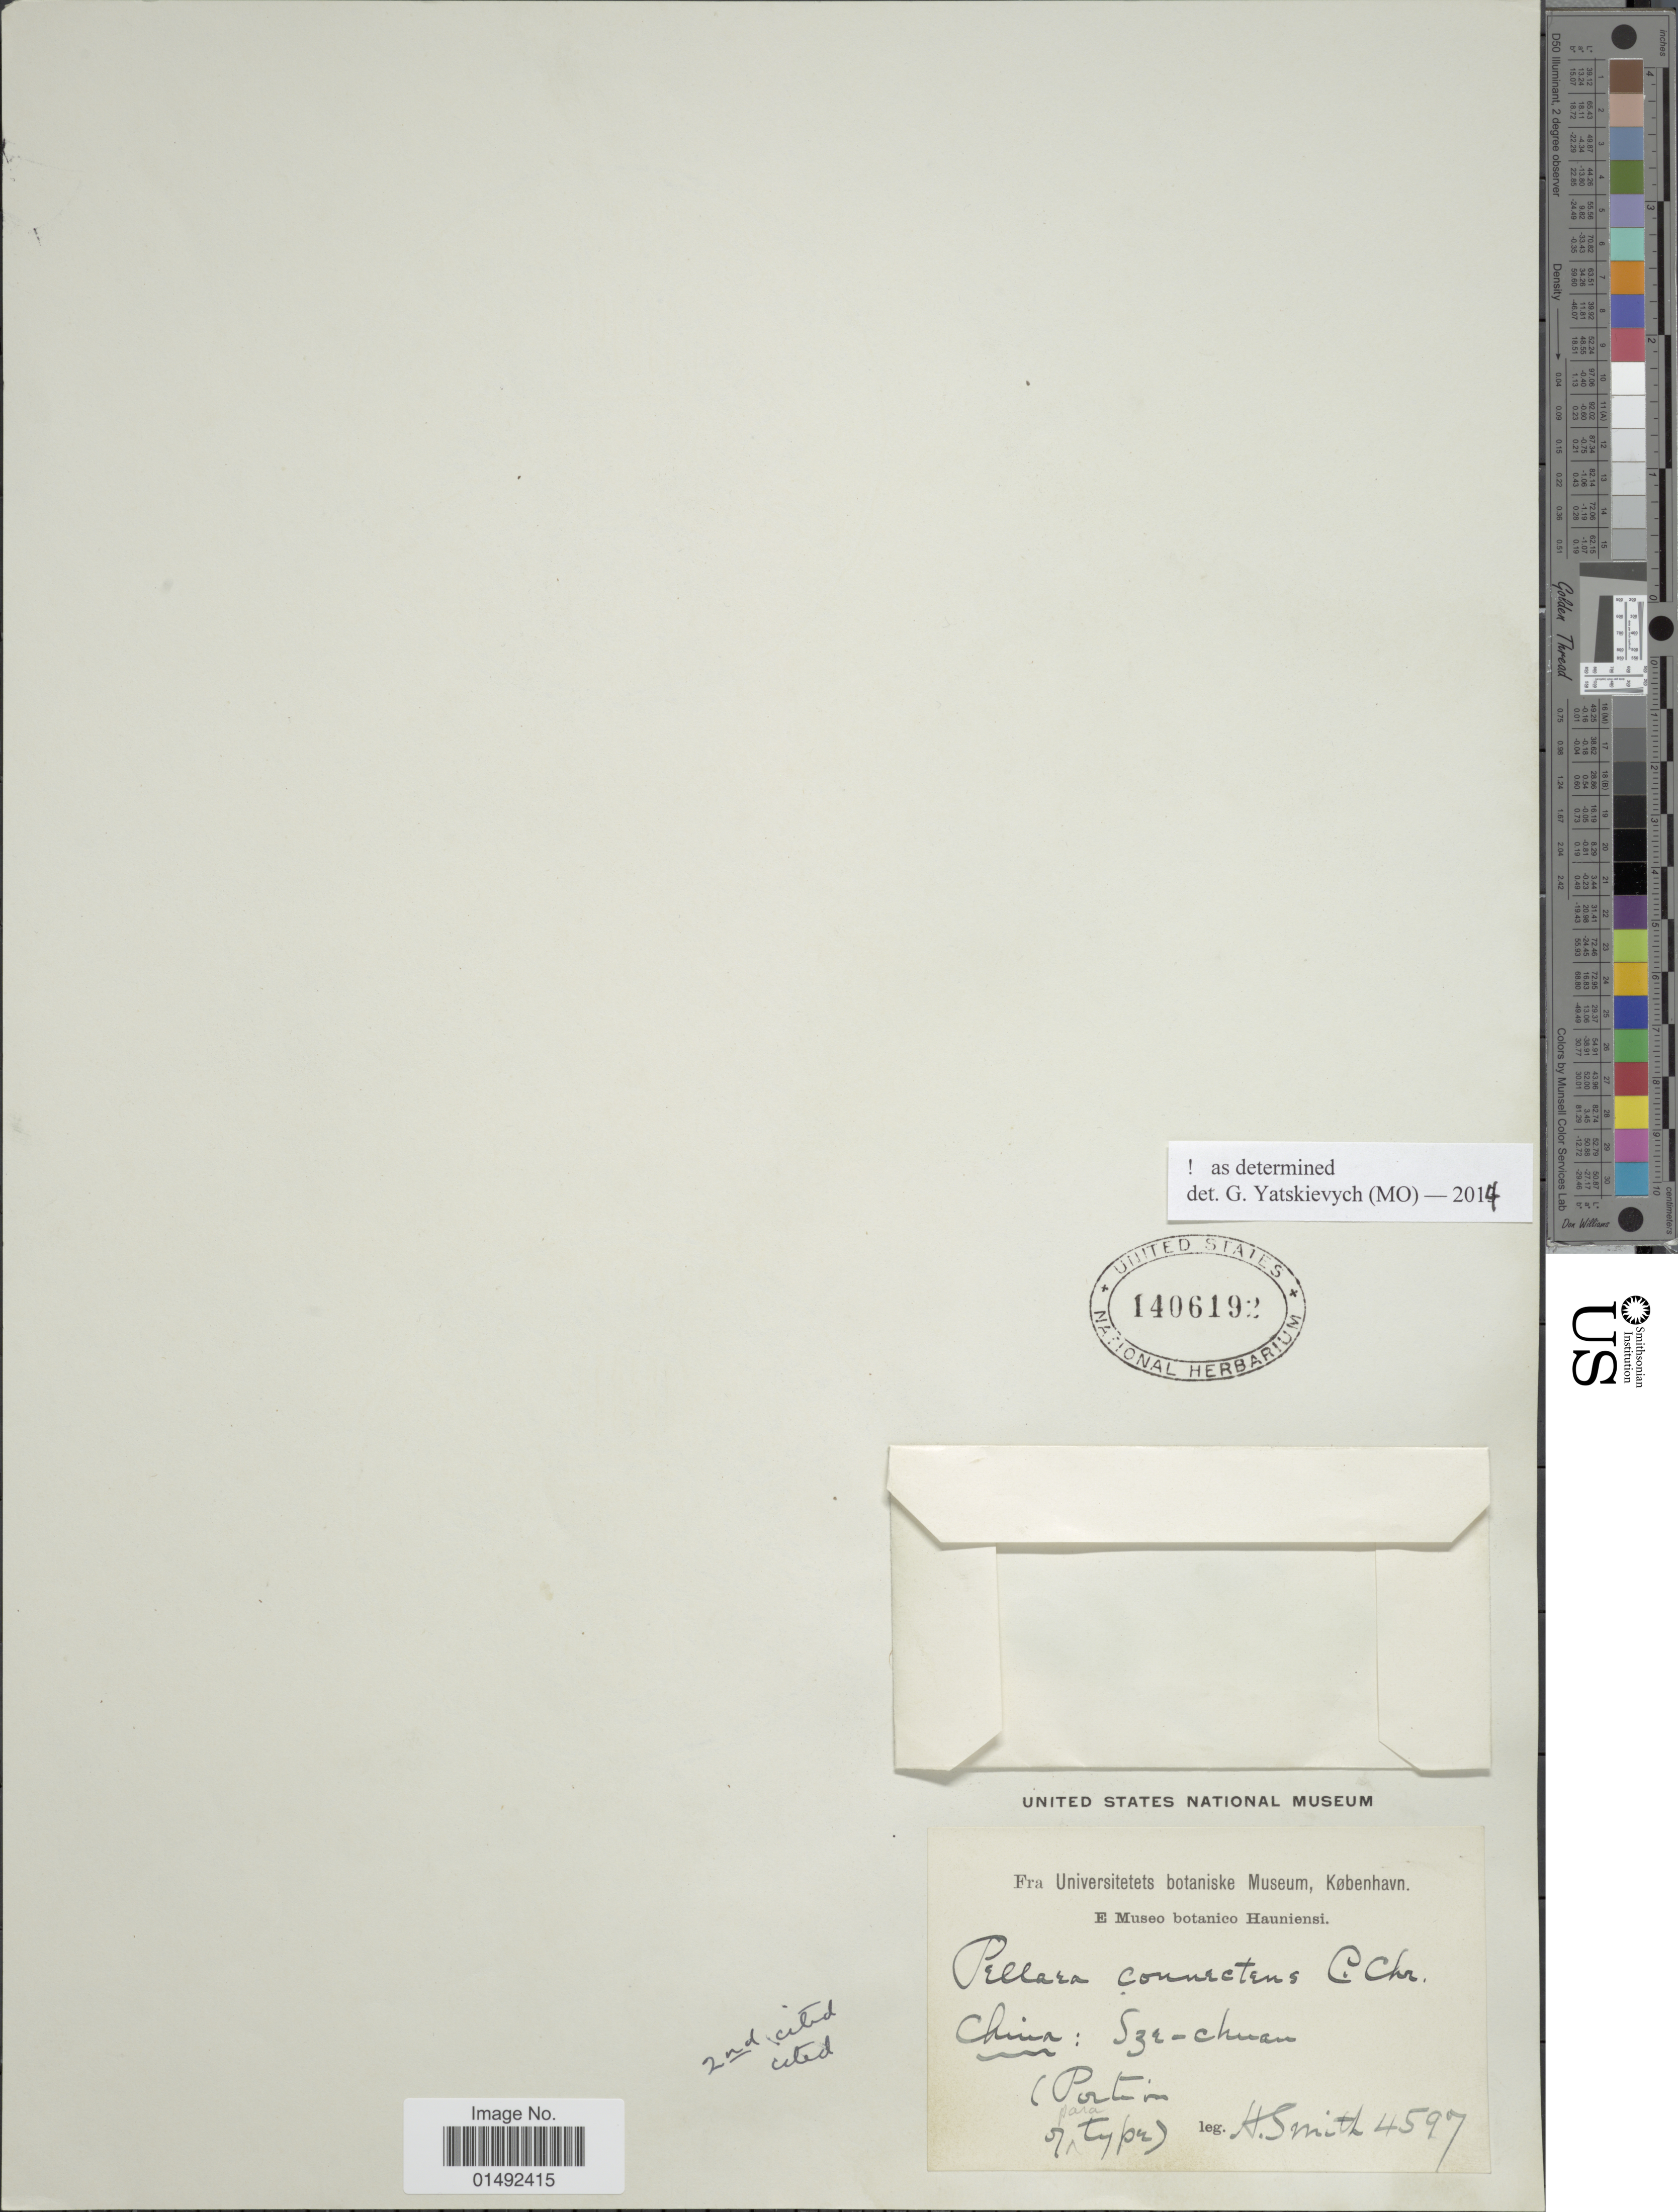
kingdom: Plantae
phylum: Tracheophyta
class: Polypodiopsida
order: Polypodiales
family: Pteridaceae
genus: Pellaea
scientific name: Pellaea connectens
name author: C. Chr.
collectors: H. Smith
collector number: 4597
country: China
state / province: Sichuan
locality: Sze-chuan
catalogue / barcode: US 1406192